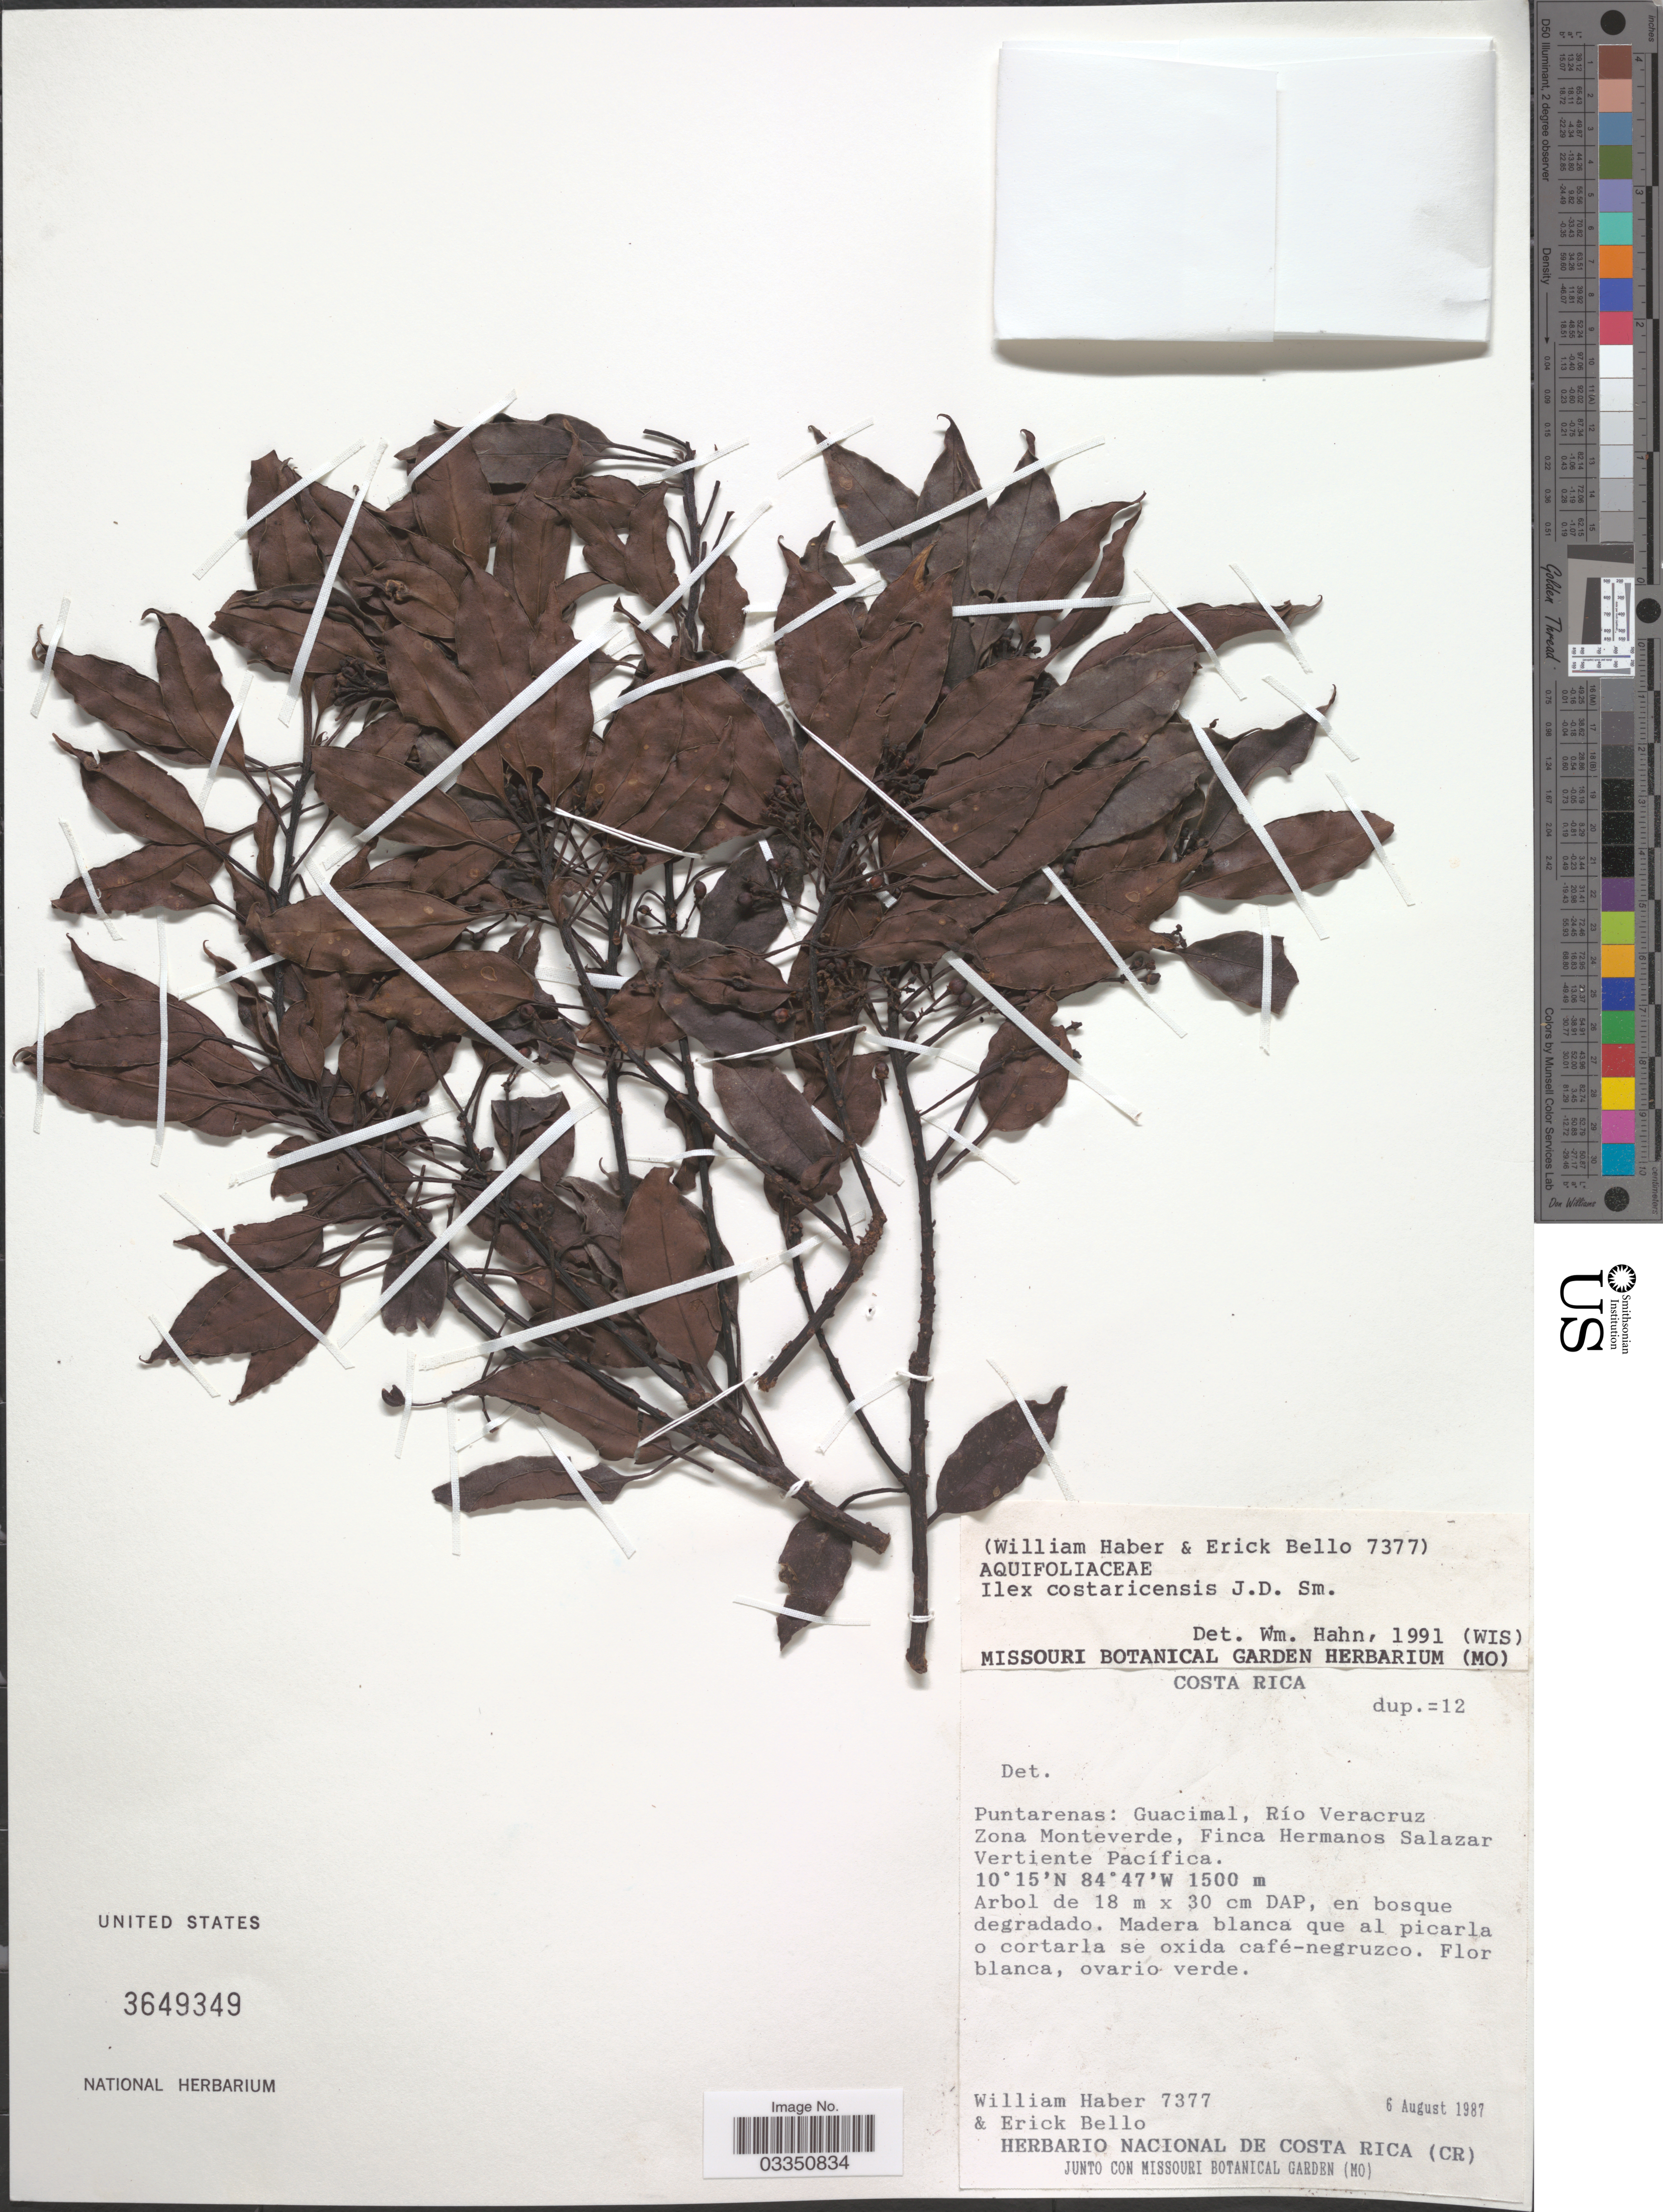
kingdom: Plantae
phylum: Tracheophyta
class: Magnoliopsida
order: Aquifoliales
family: Aquifoliaceae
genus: Ilex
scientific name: Ilex costaricensis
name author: Donn. Sm.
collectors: W. Haber & E. Bello C.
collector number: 7377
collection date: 1987-08-06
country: Costa Rica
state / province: Puntarenas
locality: Guacimal, Río Veracruz Zona Monteverde, Finca Hermanos Salazar Vertiente Pacífica.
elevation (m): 1500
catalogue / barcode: US 3649349